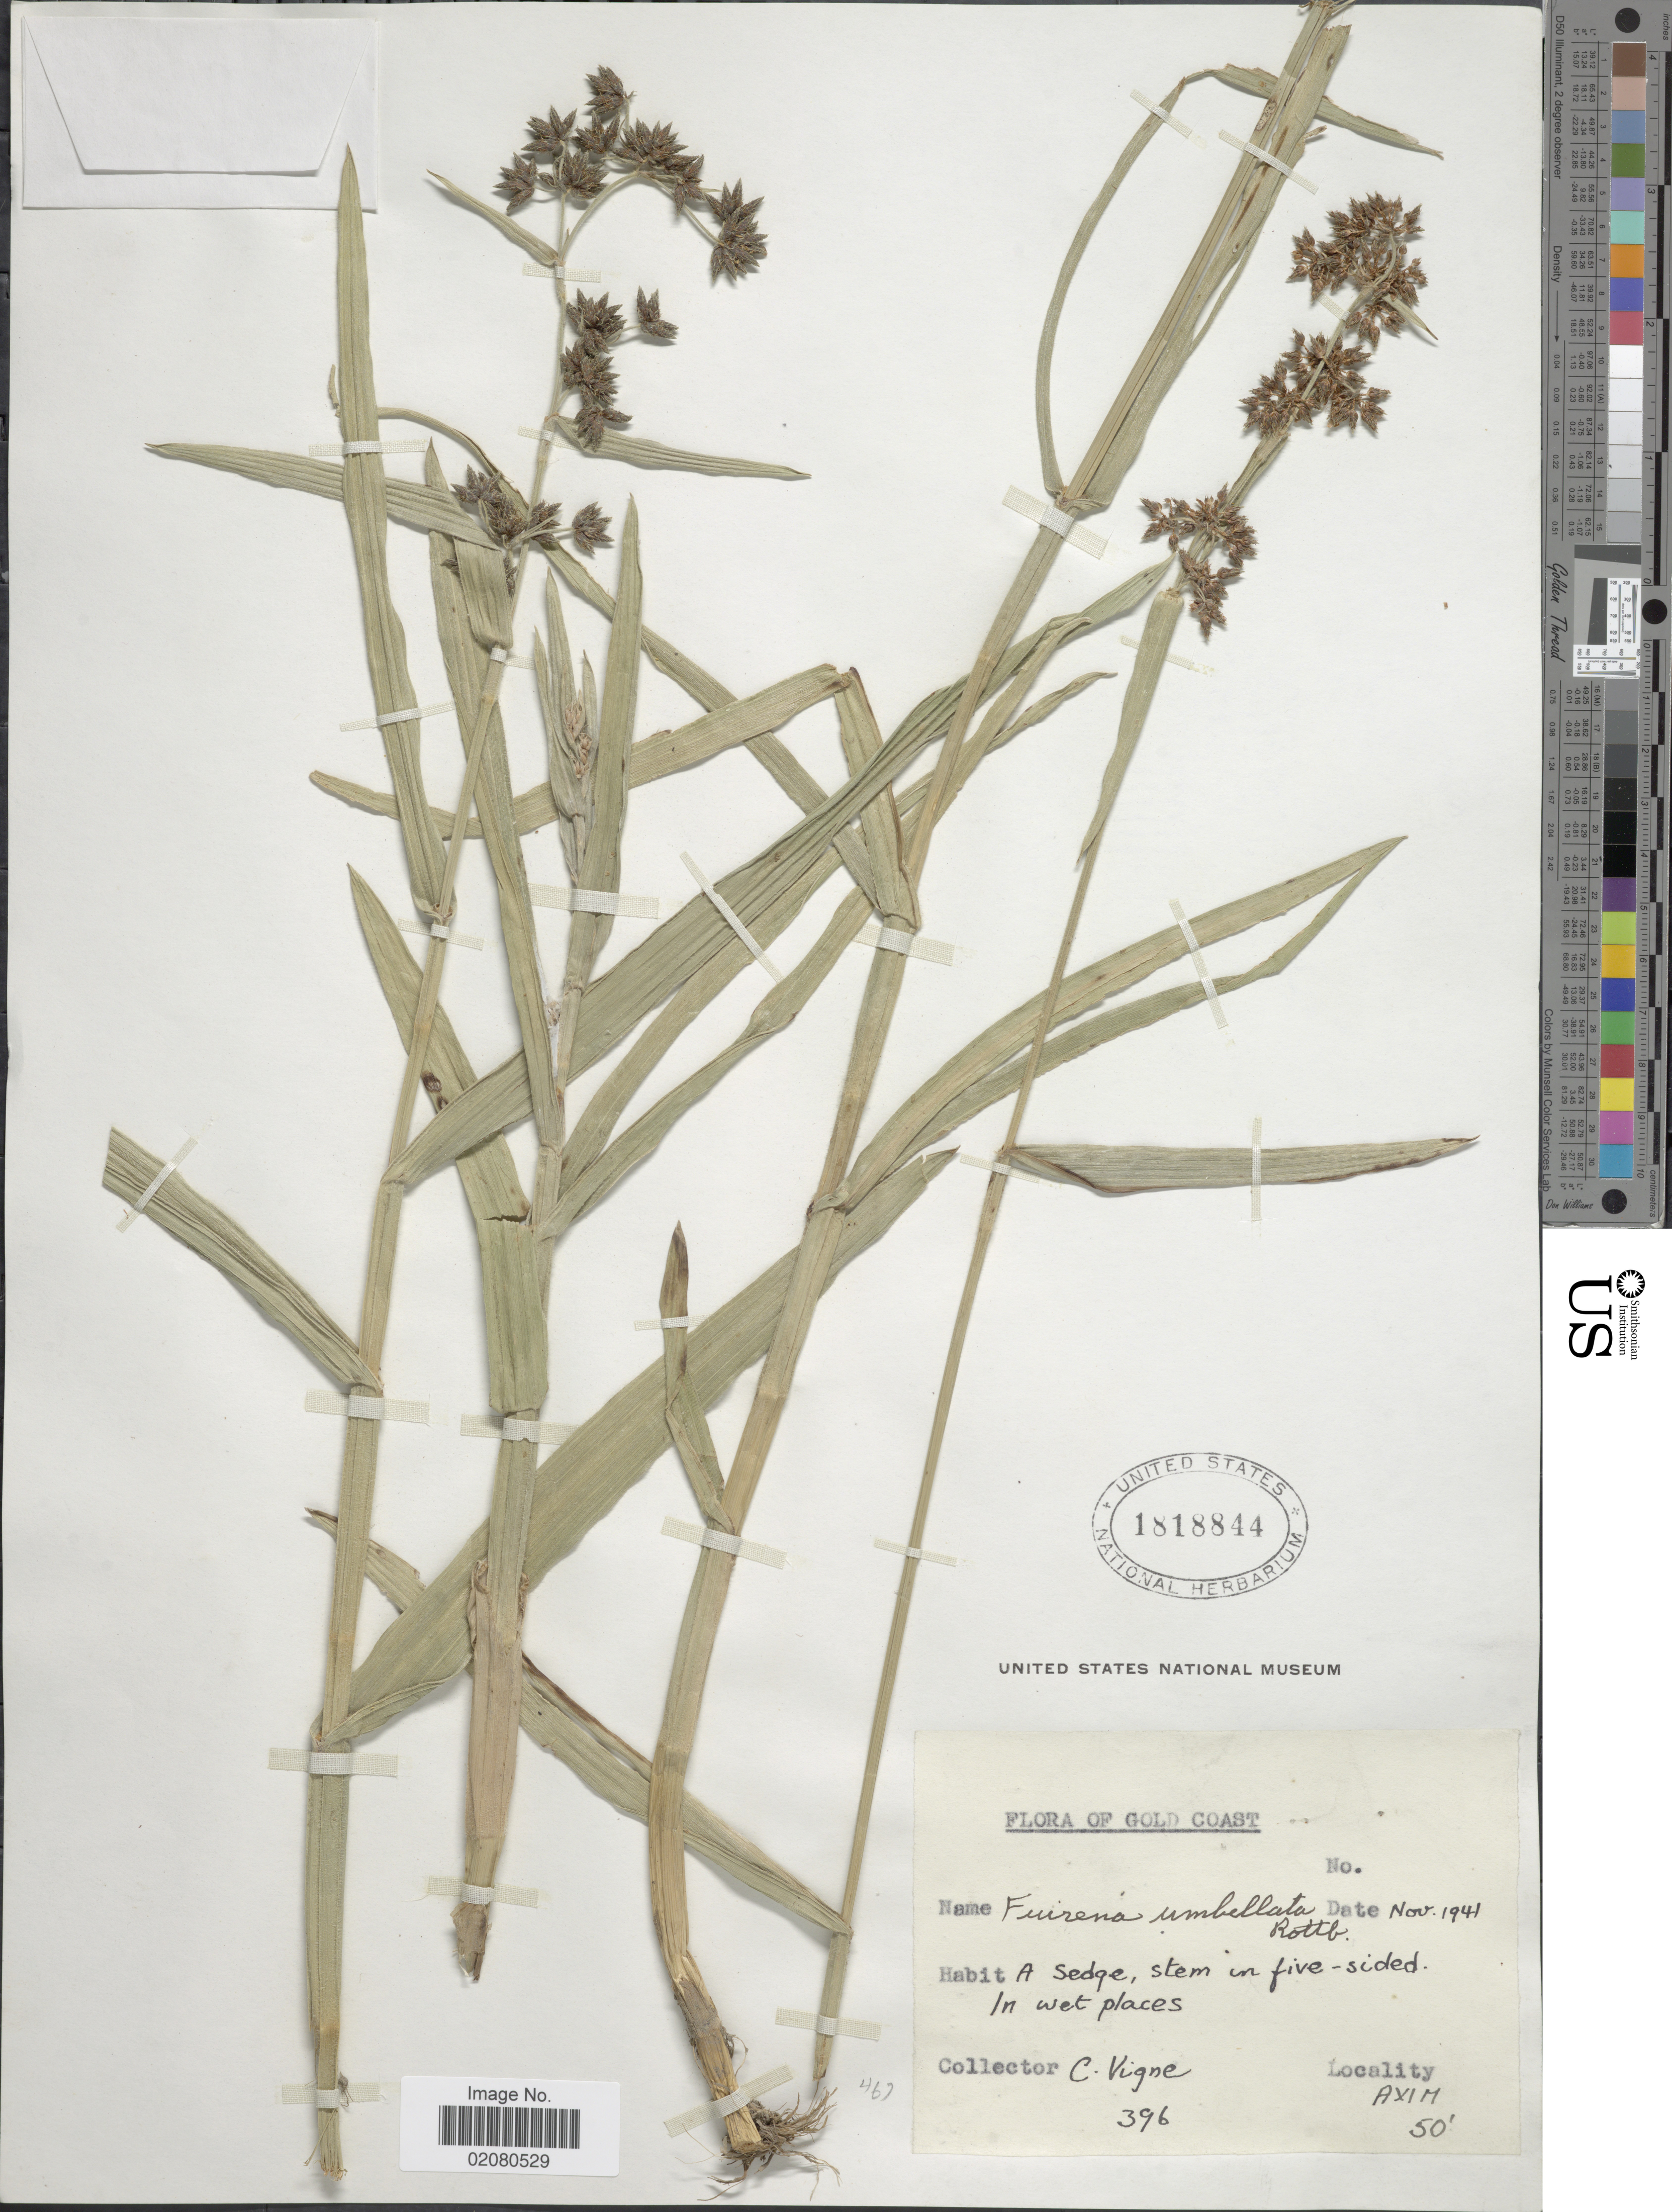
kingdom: Plantae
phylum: Tracheophyta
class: Liliopsida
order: Poales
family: Cyperaceae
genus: Fuirena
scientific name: Fuirena umbellata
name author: Rottb.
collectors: C. Vigne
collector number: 396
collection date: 1941-11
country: Ghana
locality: Gold Coast, Axim.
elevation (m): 15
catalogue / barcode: US 1818844